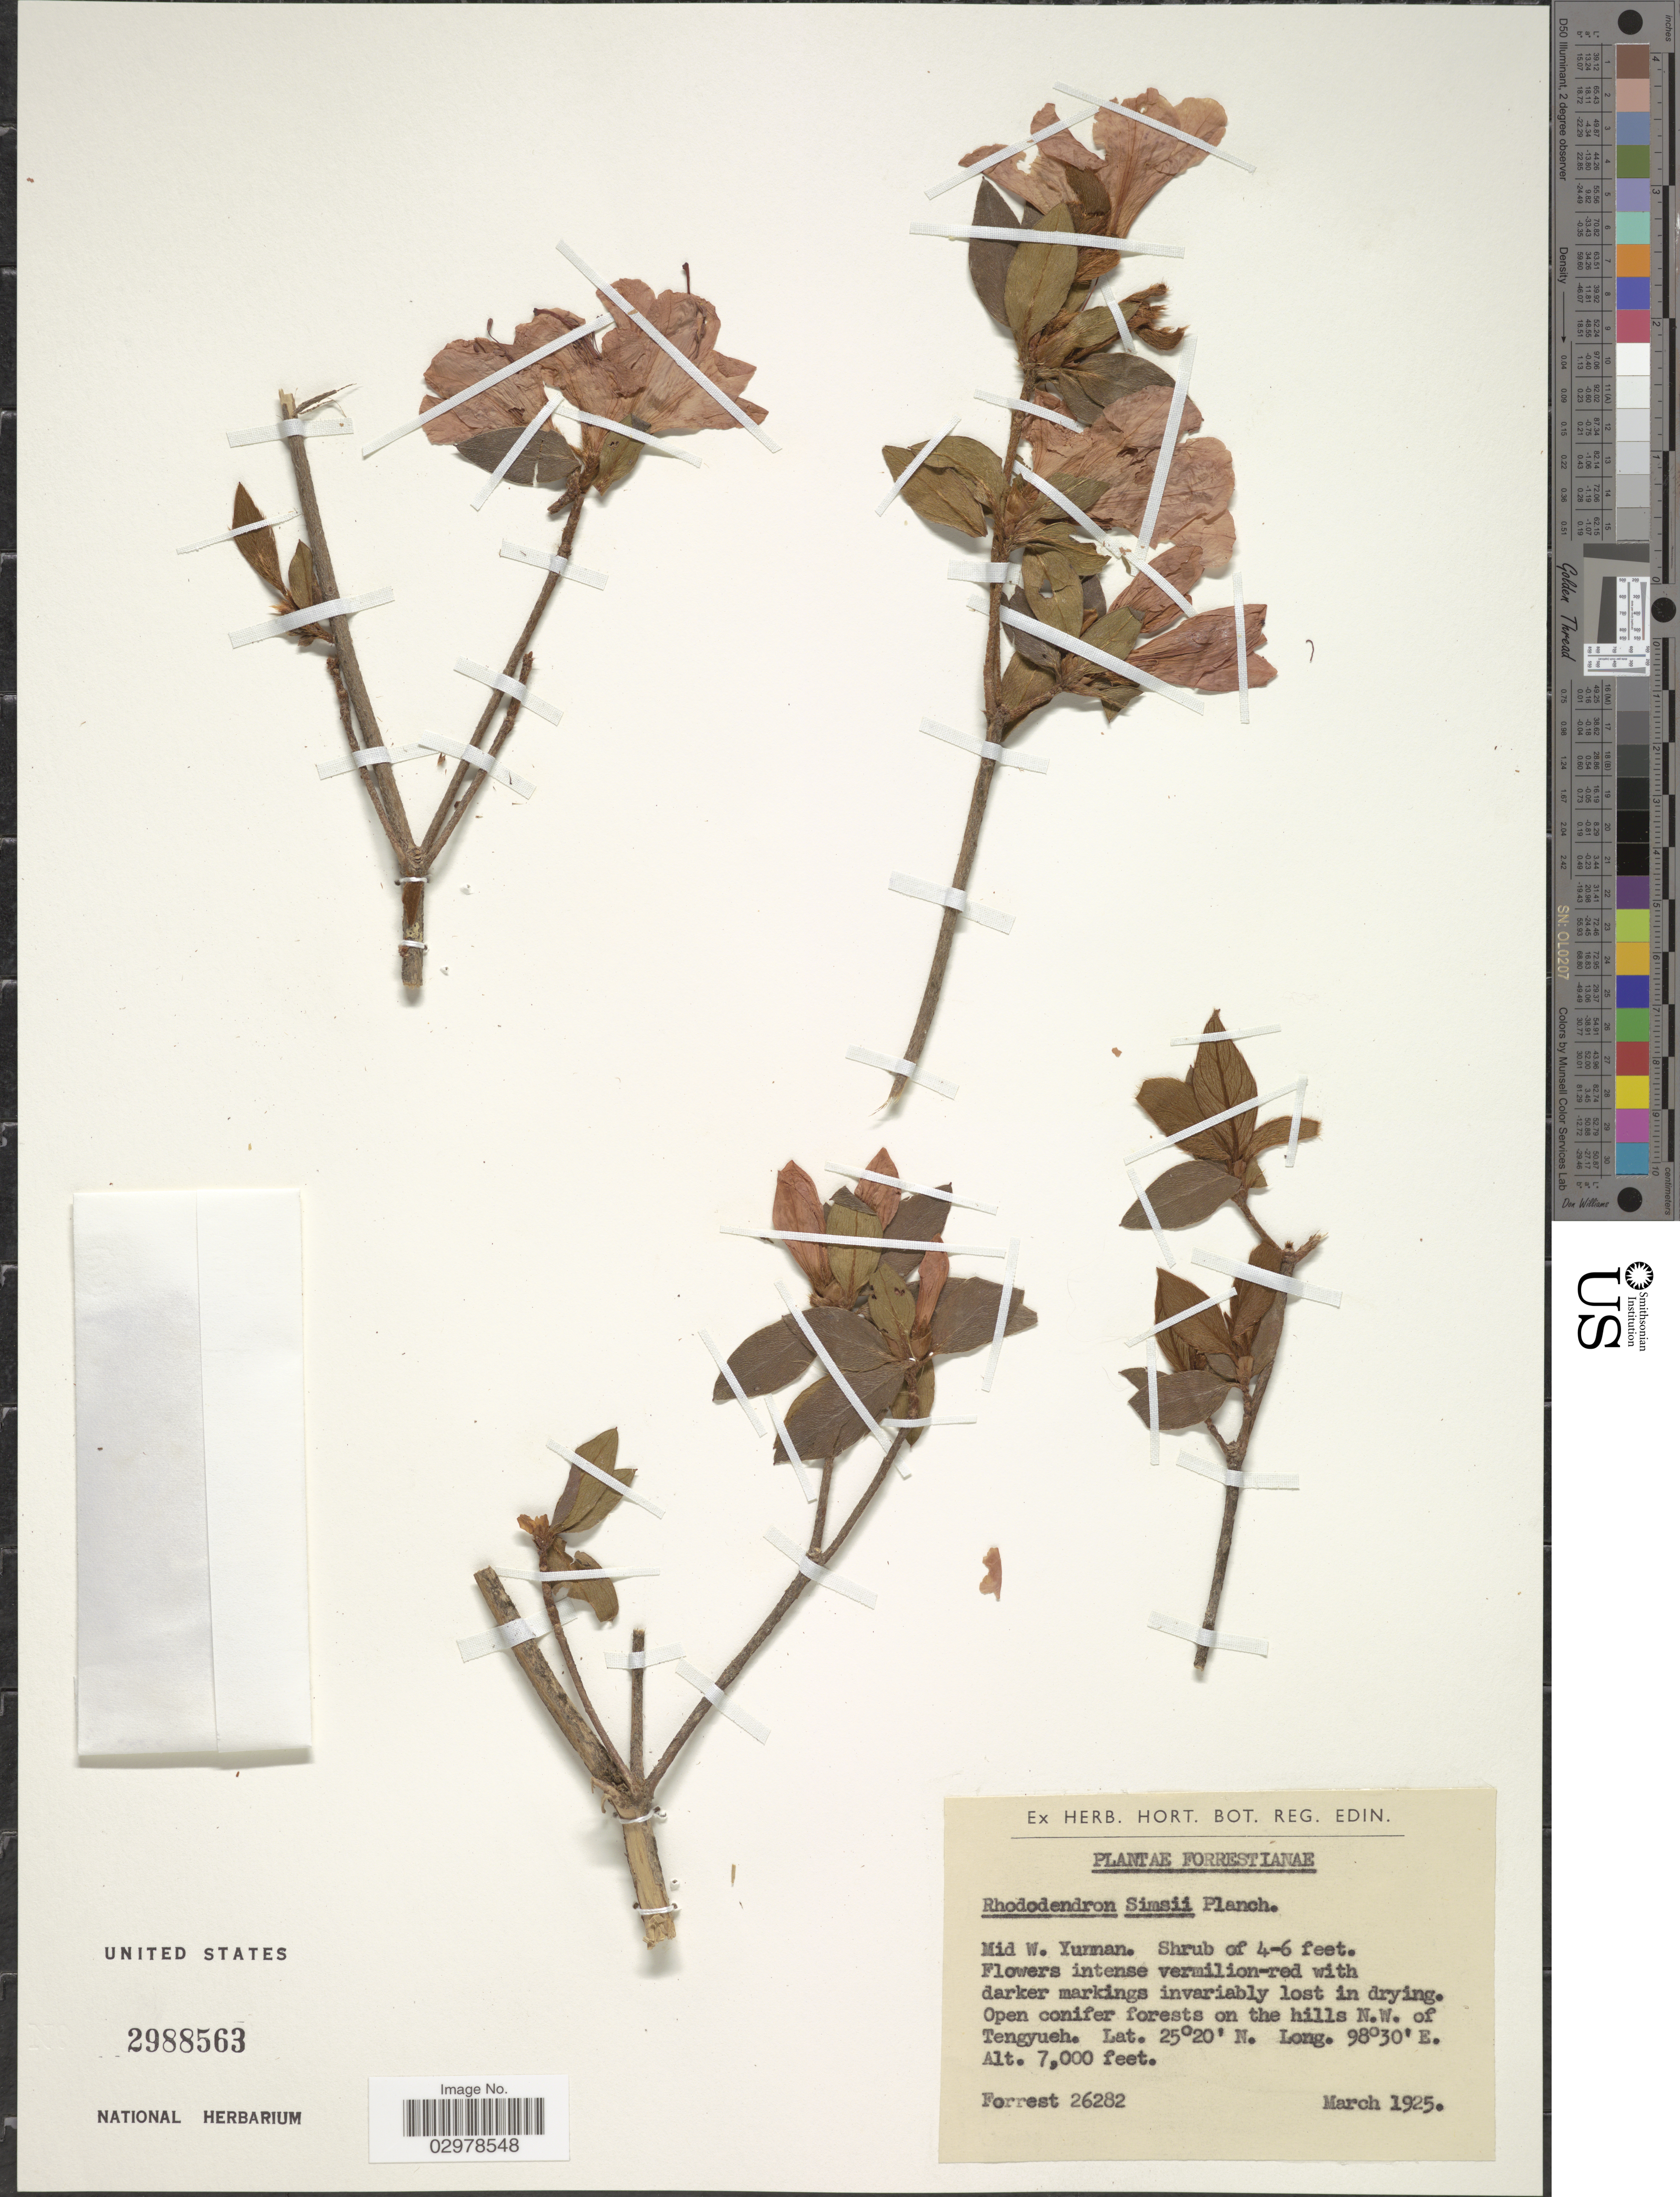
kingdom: Plantae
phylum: Tracheophyta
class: Magnoliopsida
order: Ericales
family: Ericaceae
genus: Rhododendron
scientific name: Rhododendron simsii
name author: Planch.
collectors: -. Forrest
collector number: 26282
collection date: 1925-03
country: China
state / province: Yunnan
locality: Mid W. Yunnan. Open conifer forests on the hills N.W. of Tengyueh.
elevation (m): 2134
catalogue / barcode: US 2988563